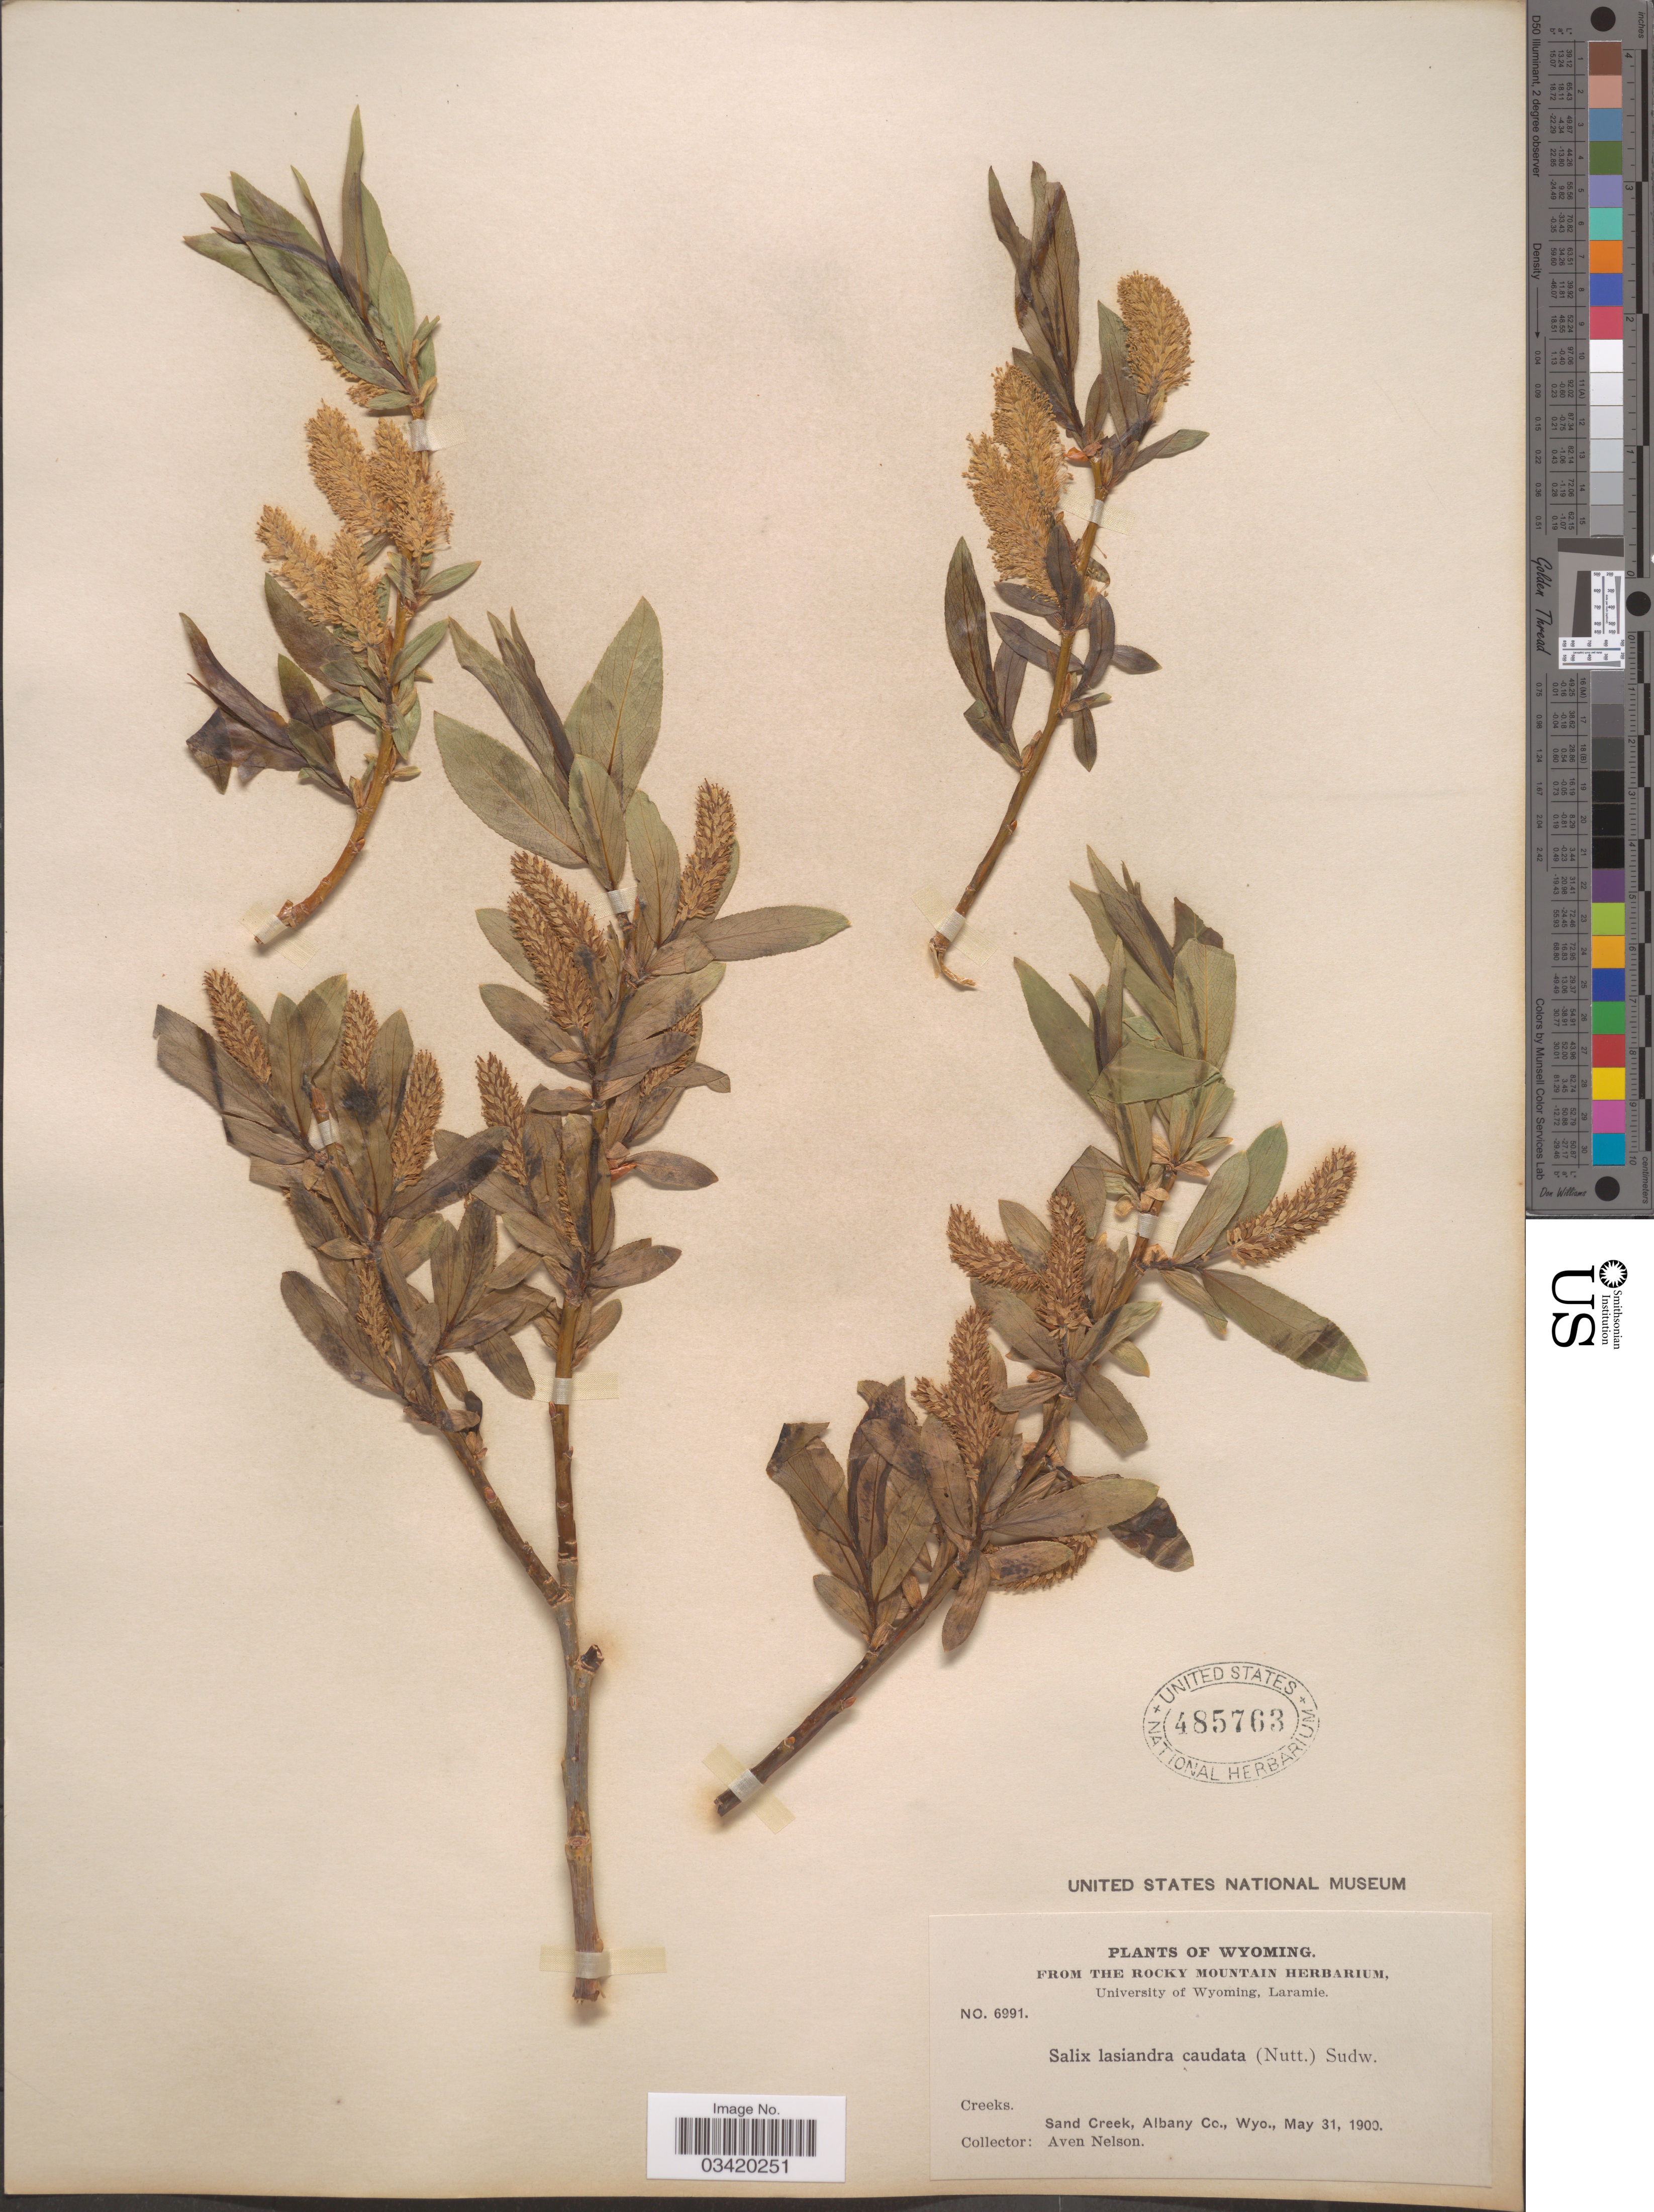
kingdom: Plantae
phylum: Tracheophyta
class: Magnoliopsida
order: Malpighiales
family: Salicaceae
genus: Salix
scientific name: Salix fendleriana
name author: Andersson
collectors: A. Nelson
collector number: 6991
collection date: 1900-05-31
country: United States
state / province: Wyoming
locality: Creeks. Sand Creek, Albany Co.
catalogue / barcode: US 485763